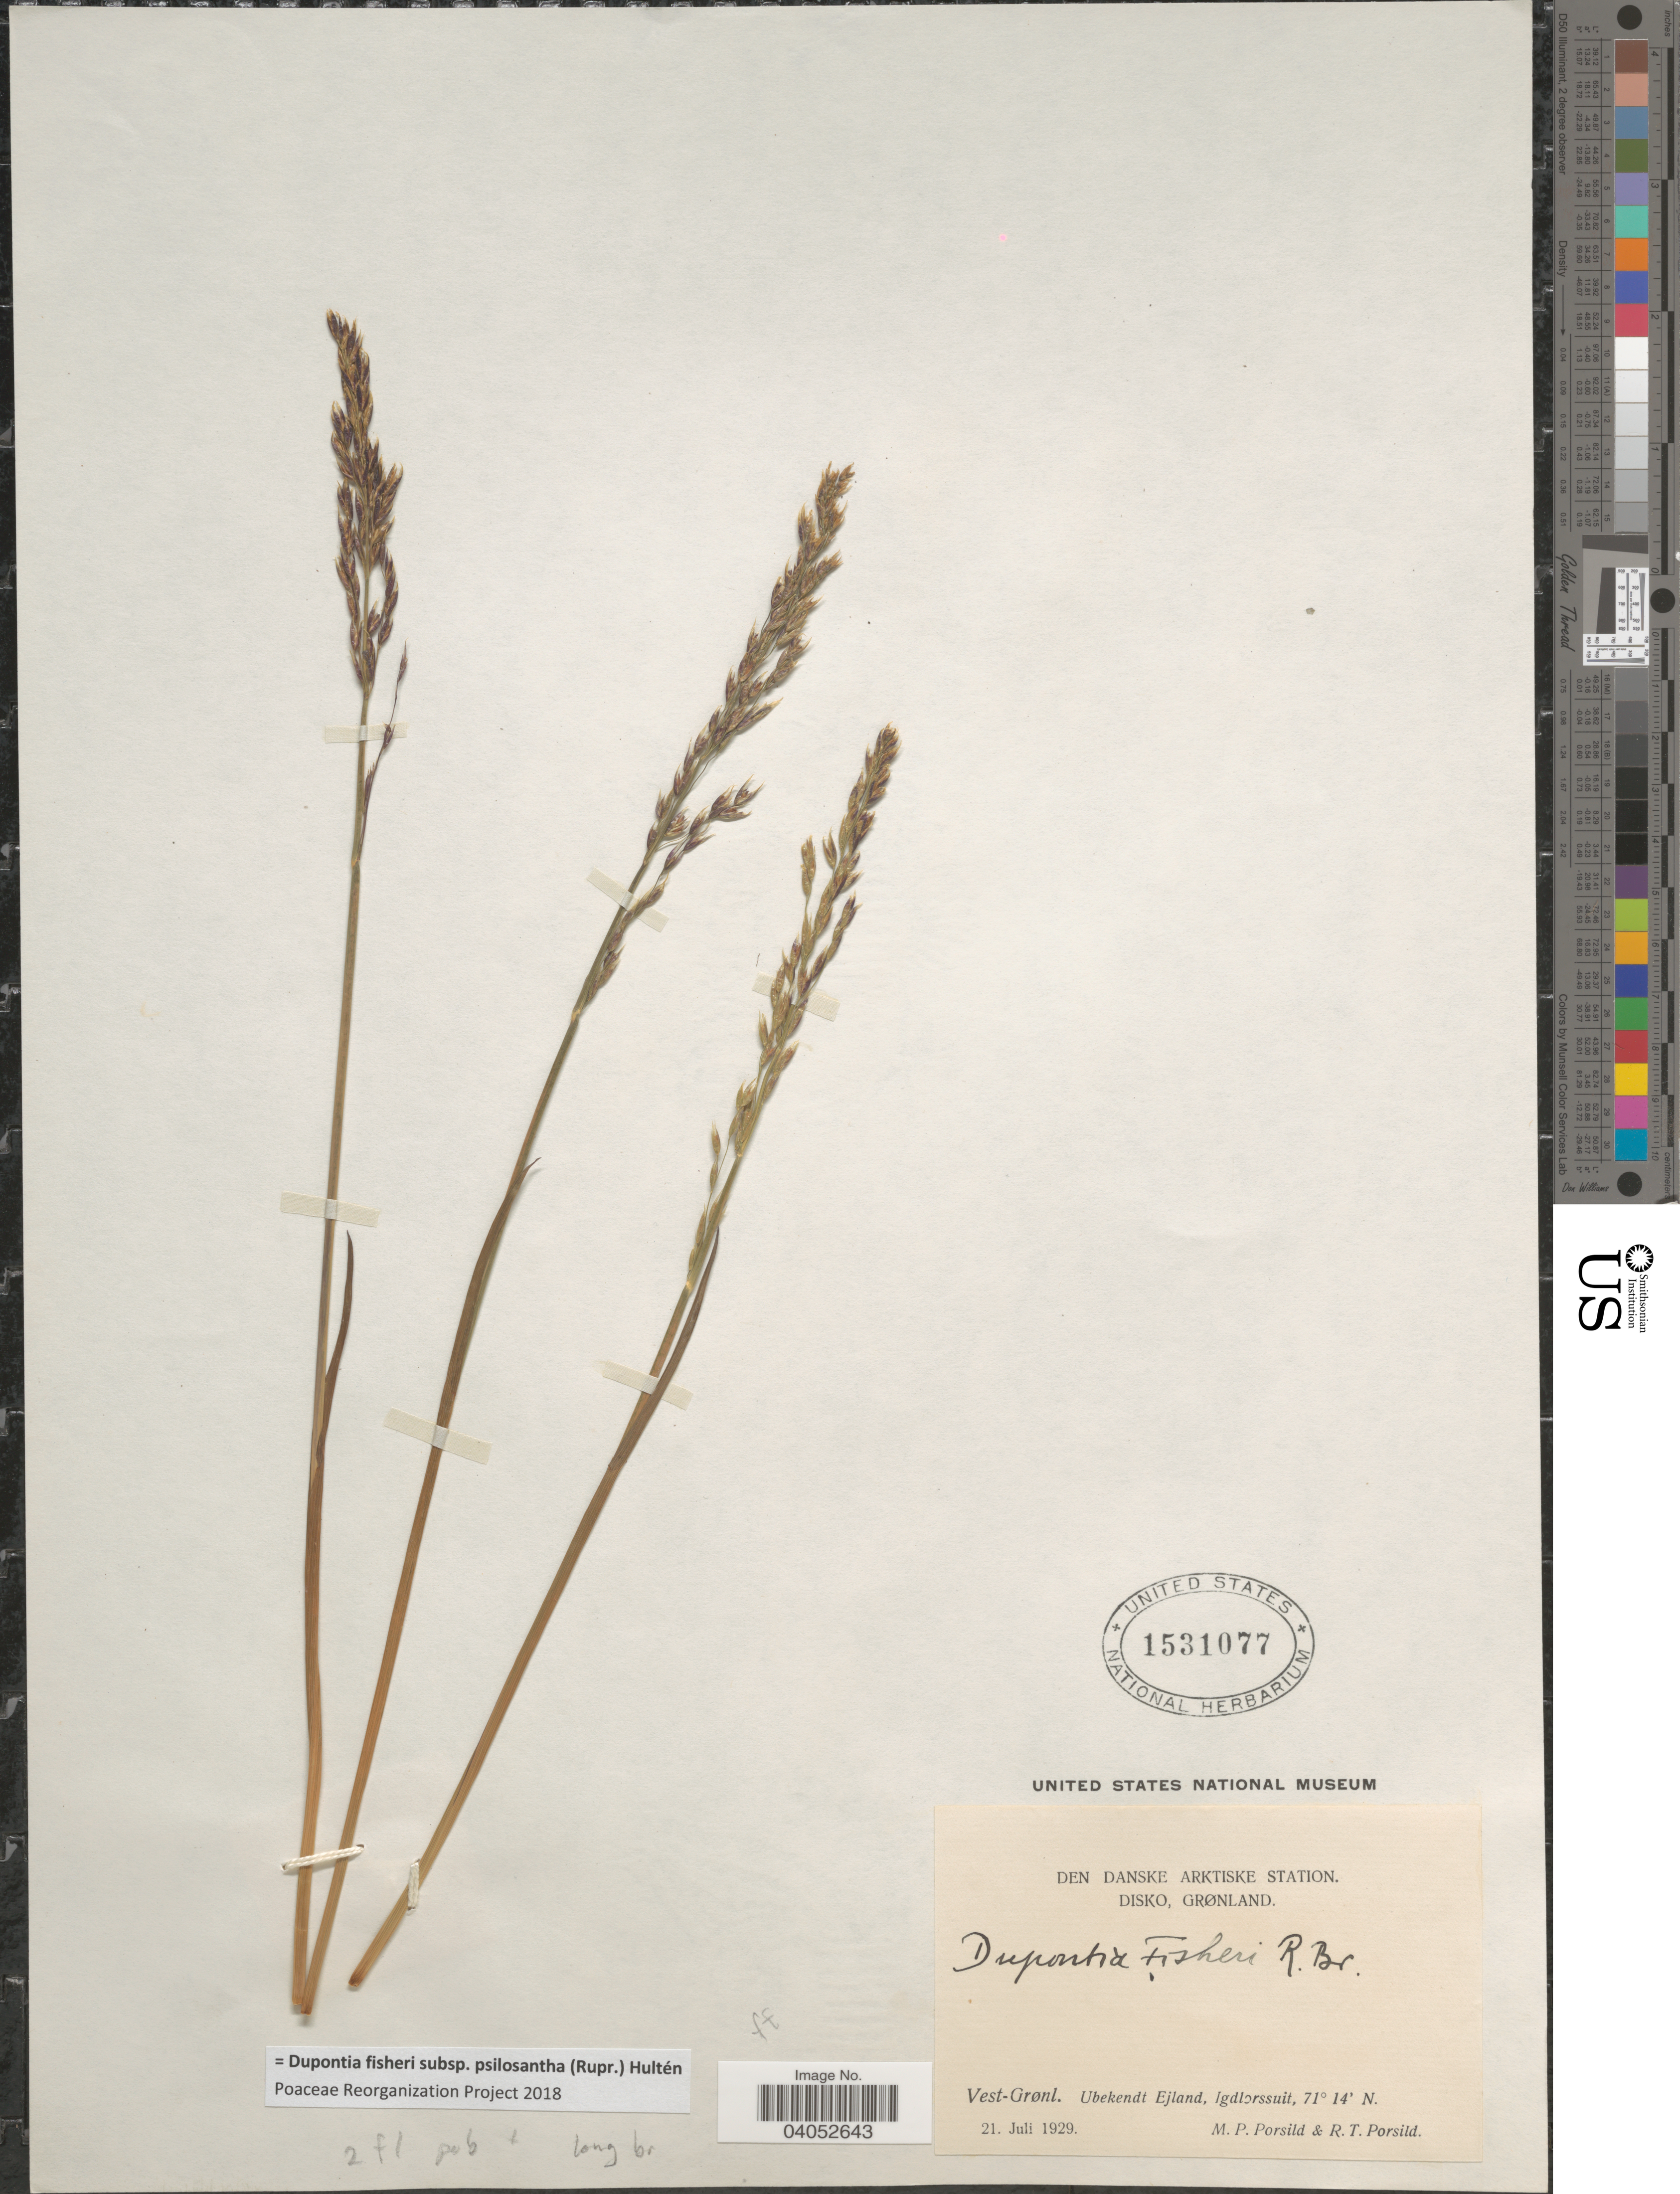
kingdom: Plantae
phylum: Tracheophyta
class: Liliopsida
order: Poales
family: Poaceae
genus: Dupontia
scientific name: Dupontia fisheri subsp. psilosantha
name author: (Rupr.) Hultén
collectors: M. P. Porsild & R. T. Porsild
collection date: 1929-07-21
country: Greenland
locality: Den Danske Arktiske Station. Disko. Grønland. Vest-Grønl. Ubekendt Ejland, Igdlorssuit.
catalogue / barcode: US 1531077